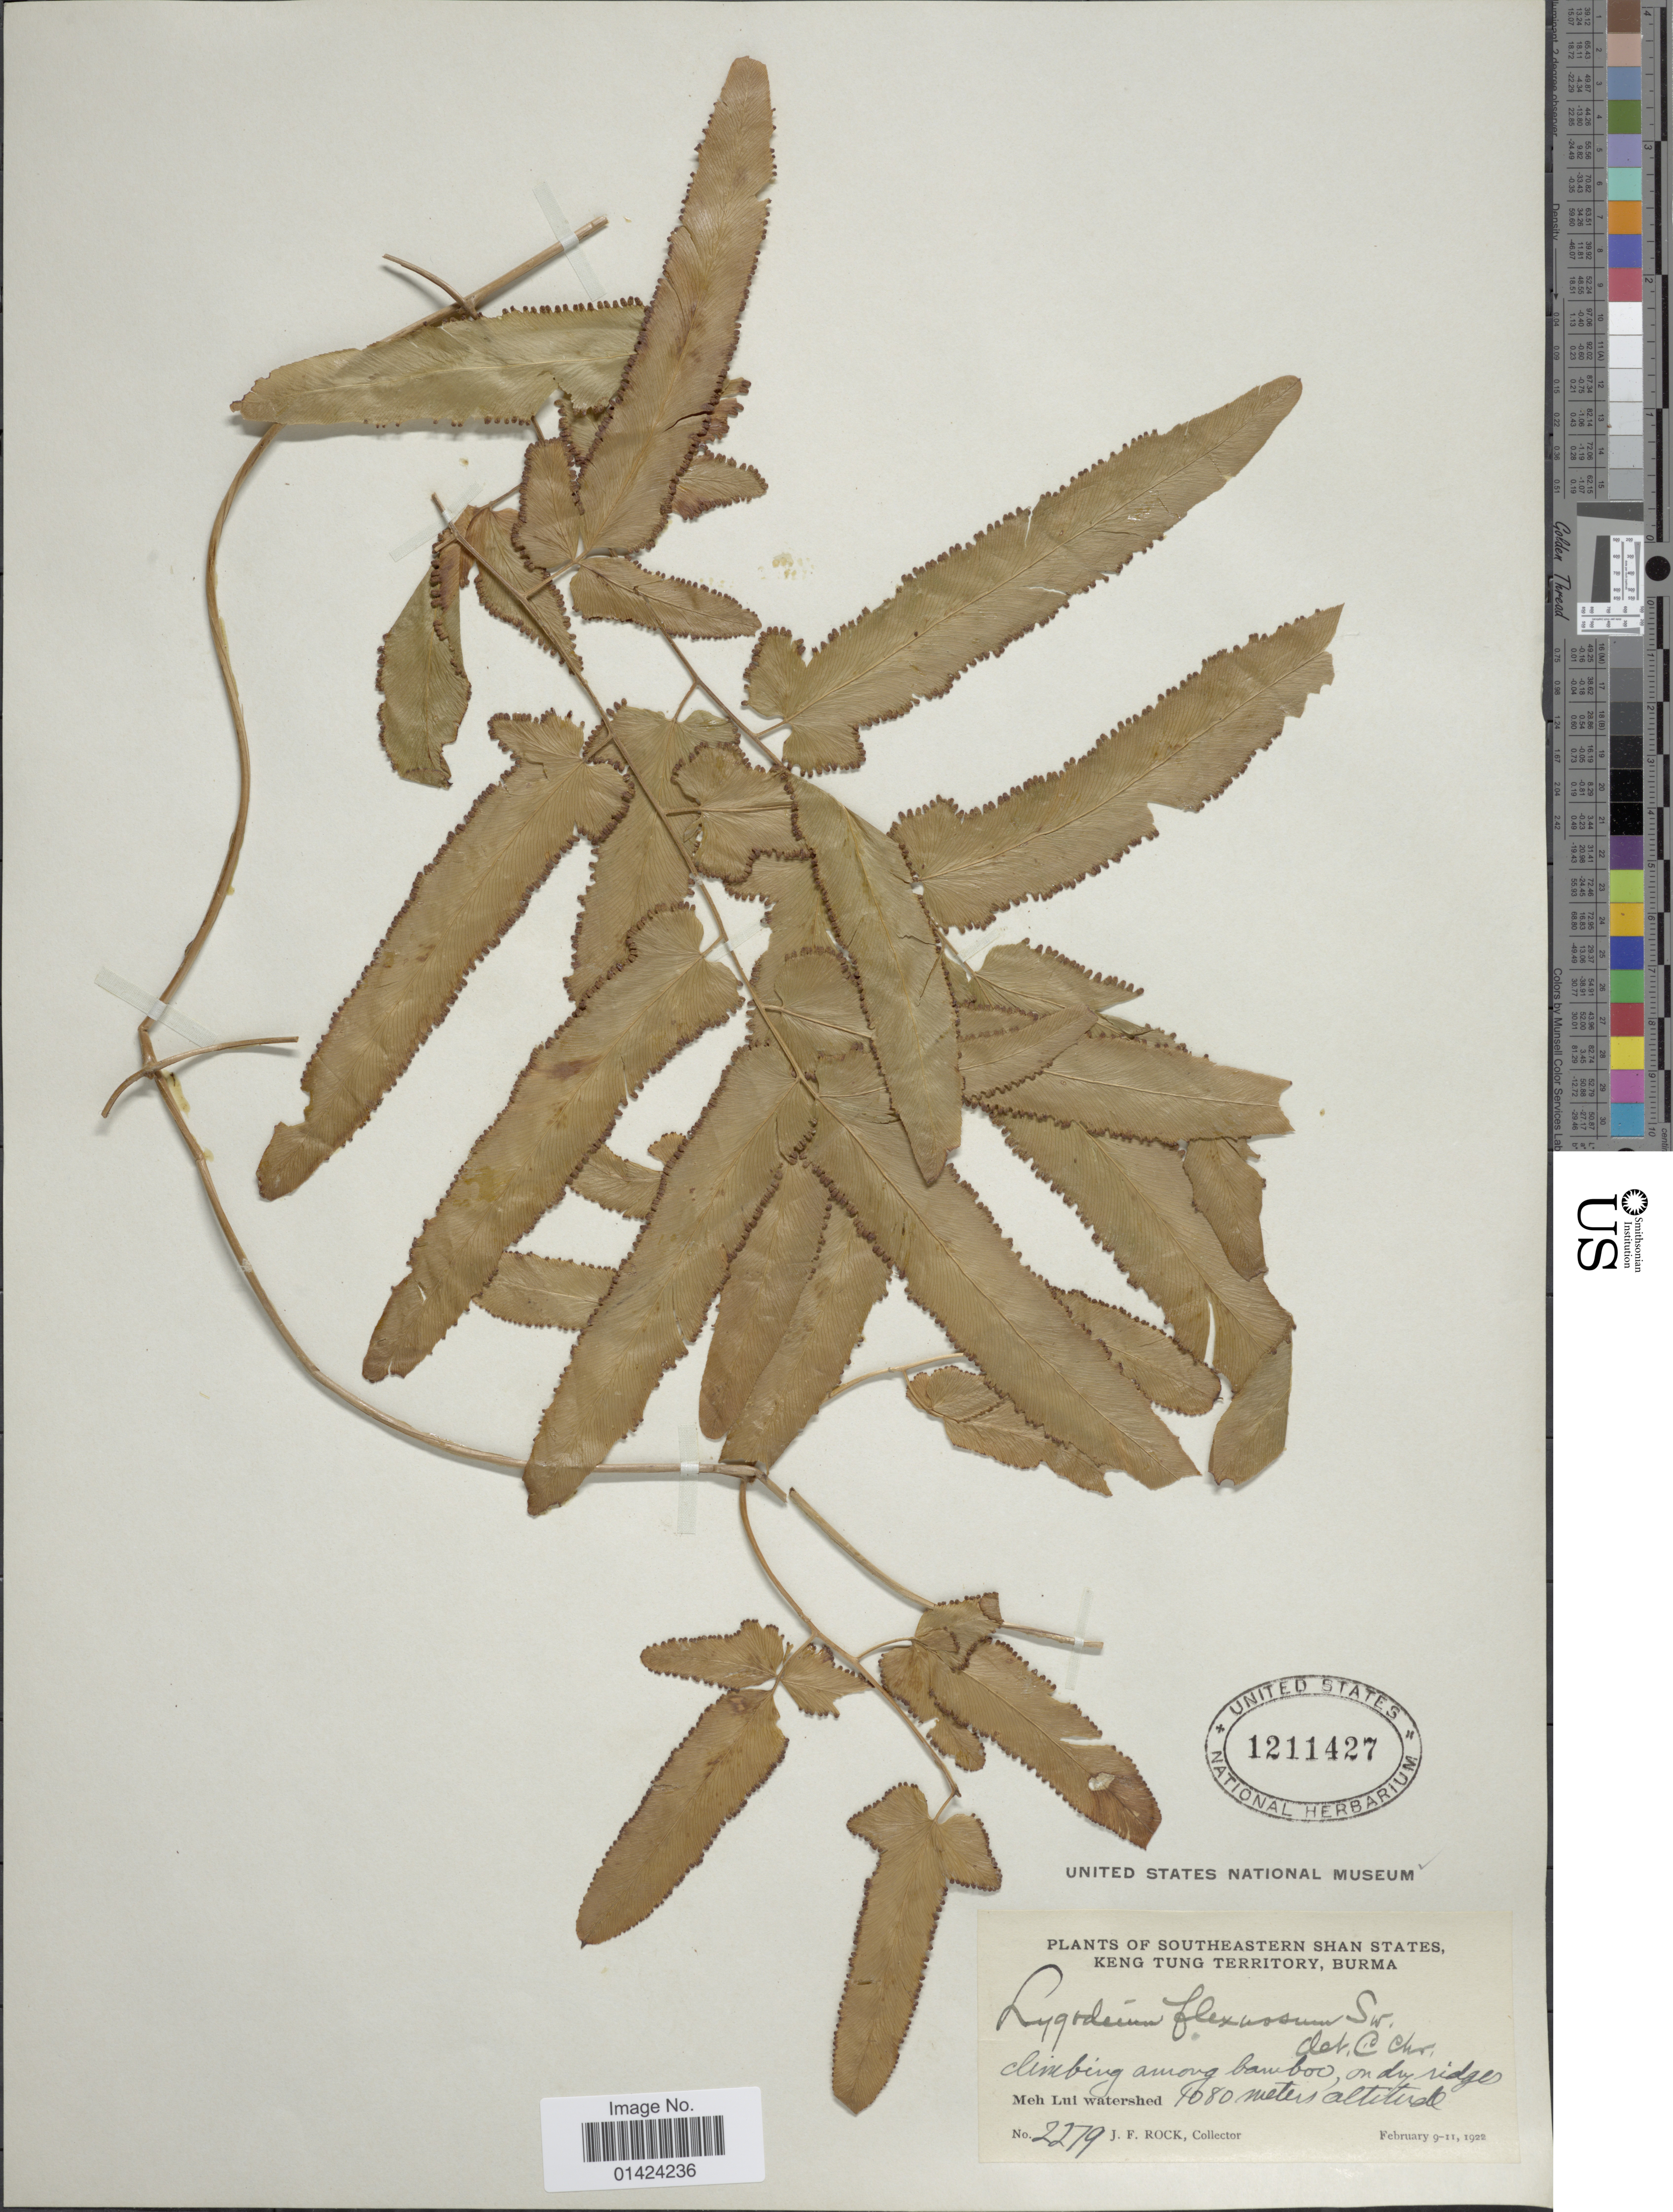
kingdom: Plantae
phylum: Tracheophyta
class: Polypodiopsida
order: Schizaeales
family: Lygodiaceae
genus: Lygodium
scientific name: Lygodium flexuosum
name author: Sw.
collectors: J. Rock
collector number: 2279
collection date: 1922-02-09/1922-02-11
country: Myanmar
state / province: Shan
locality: Southeastern Shan States, Keng Tung Territory, Burma. Meh Lui watershed.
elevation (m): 1080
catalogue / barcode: US 1211427